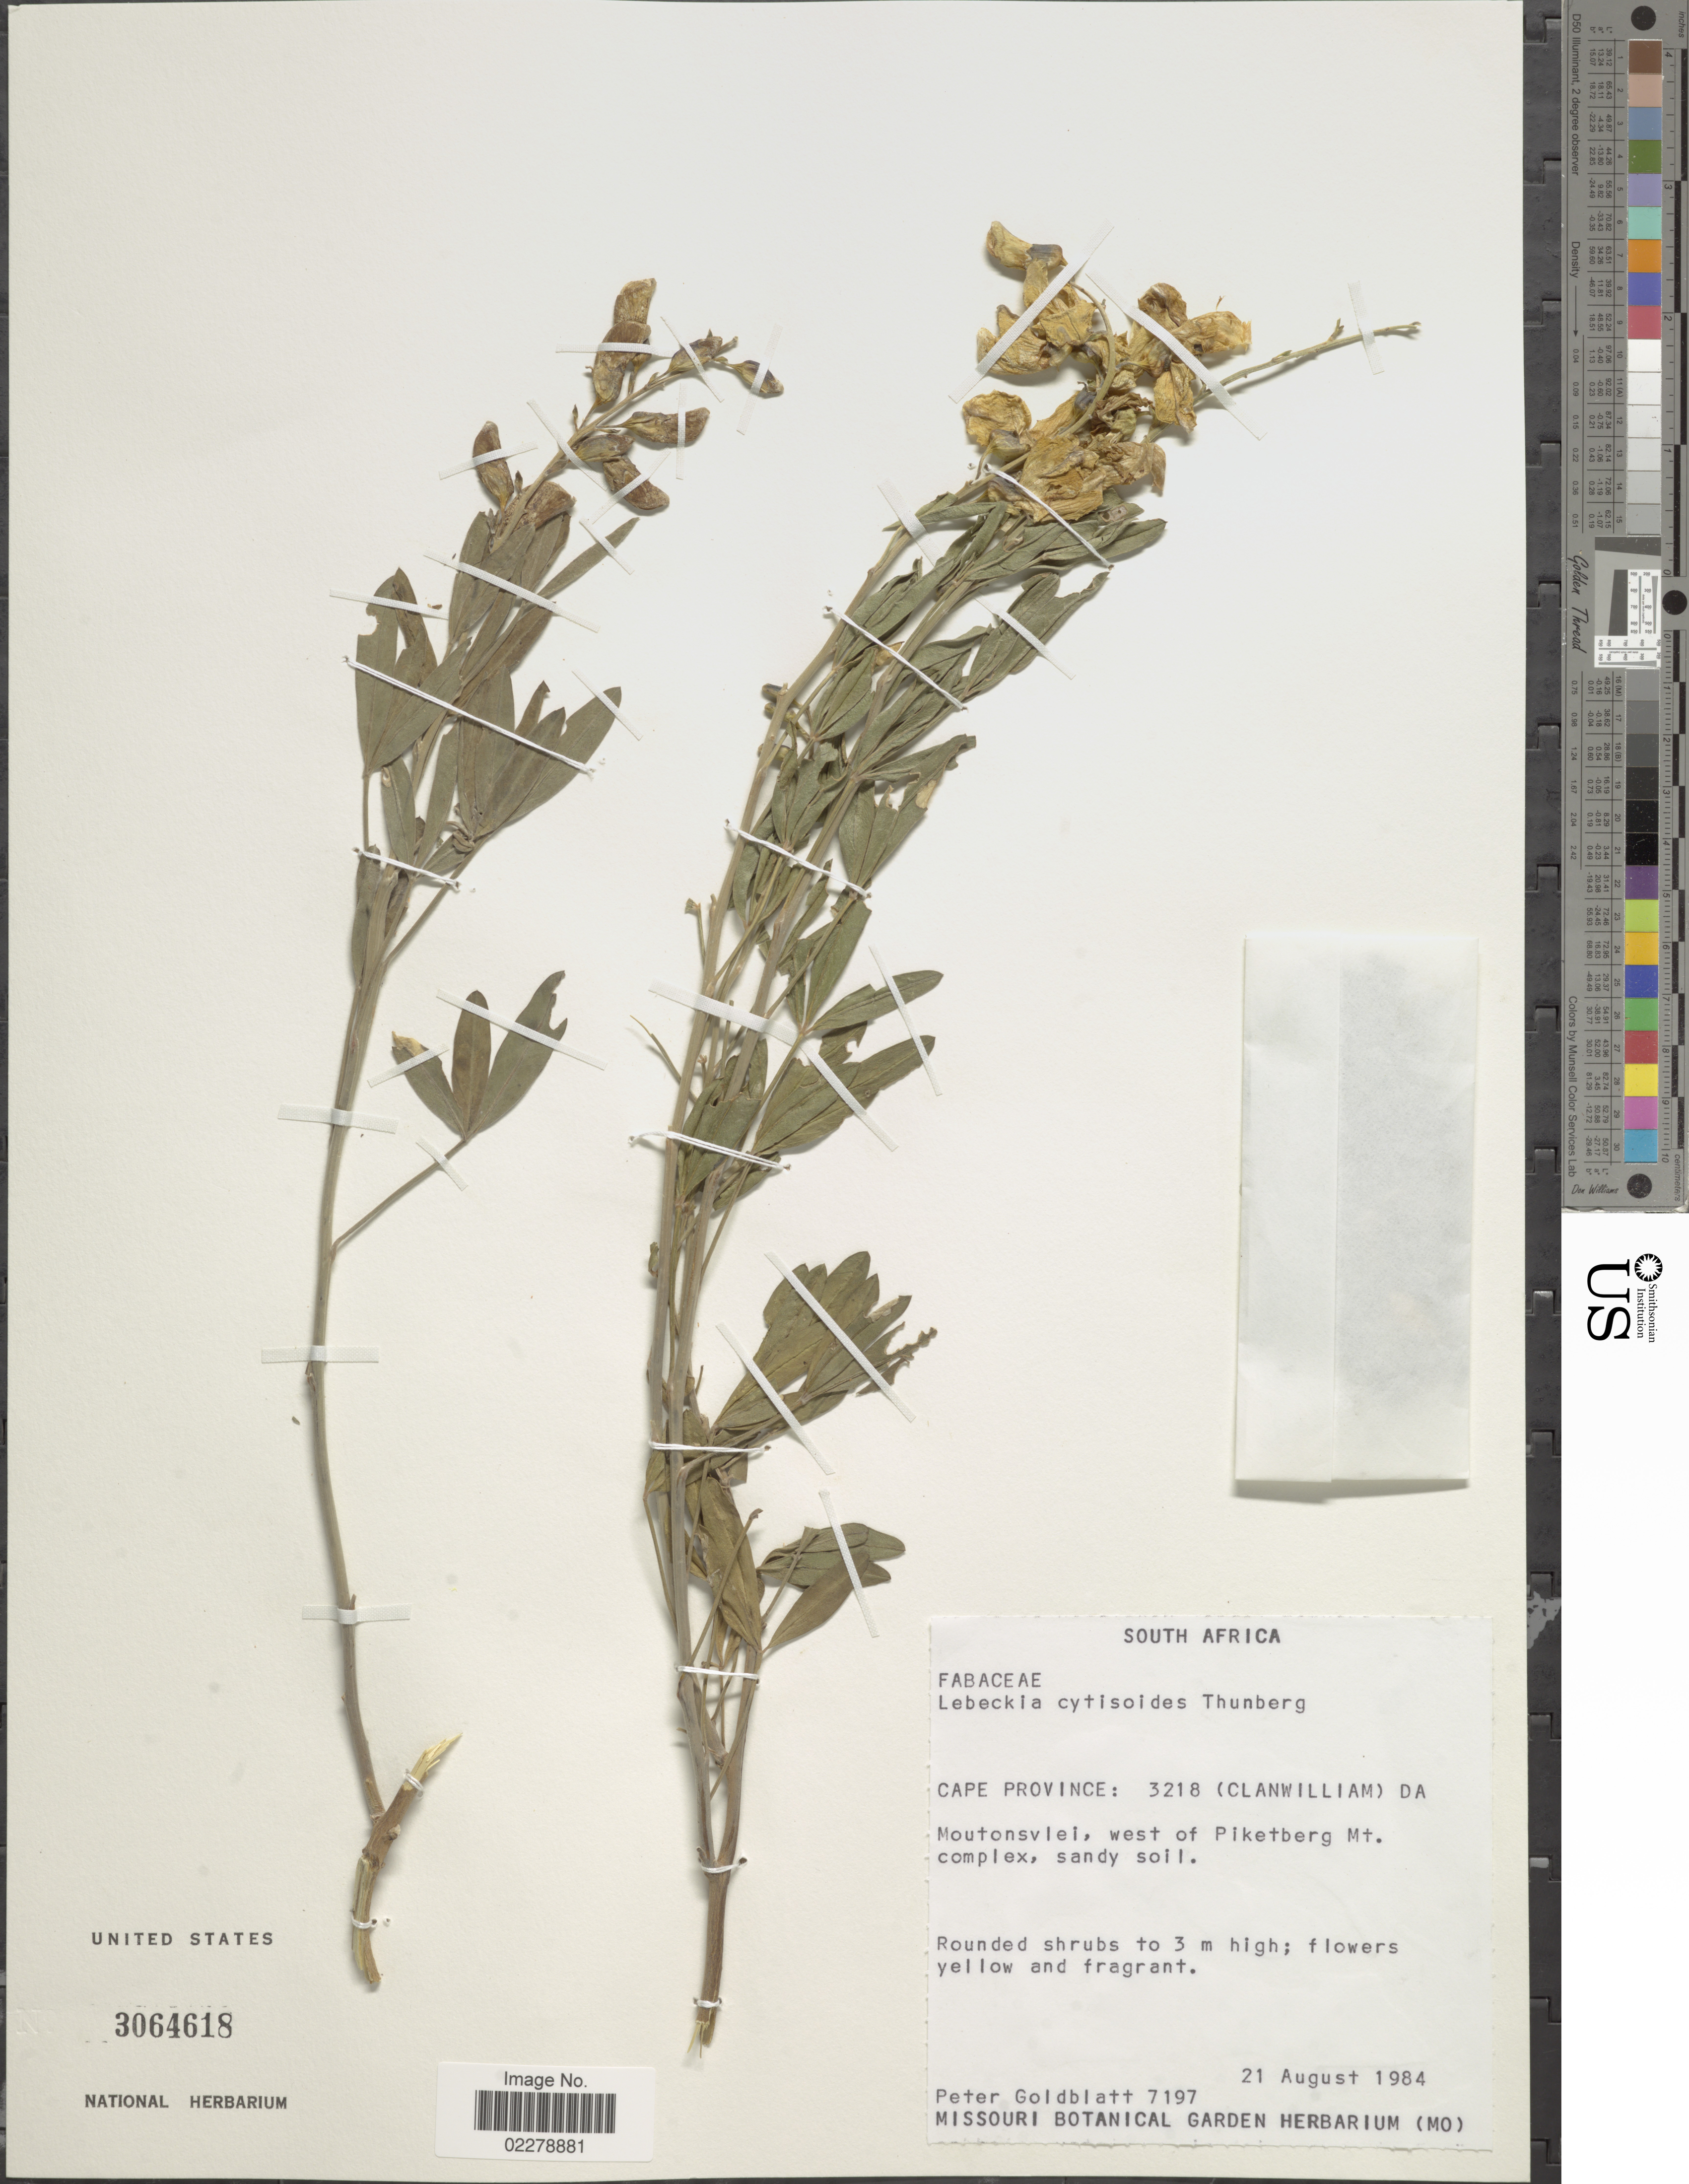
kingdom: Plantae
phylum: Tracheophyta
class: Magnoliopsida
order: Fabales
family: Fabaceae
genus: Lebeckia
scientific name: Lebeckia cytisoides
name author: Thunb.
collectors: P. Goldblatt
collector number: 7197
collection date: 1984-08-21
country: South Africa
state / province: Western Cape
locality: (Clanwilliam) Da, Moutonsvlei, west of Piketberg Mt. complex, sandy soil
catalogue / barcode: US 3064618